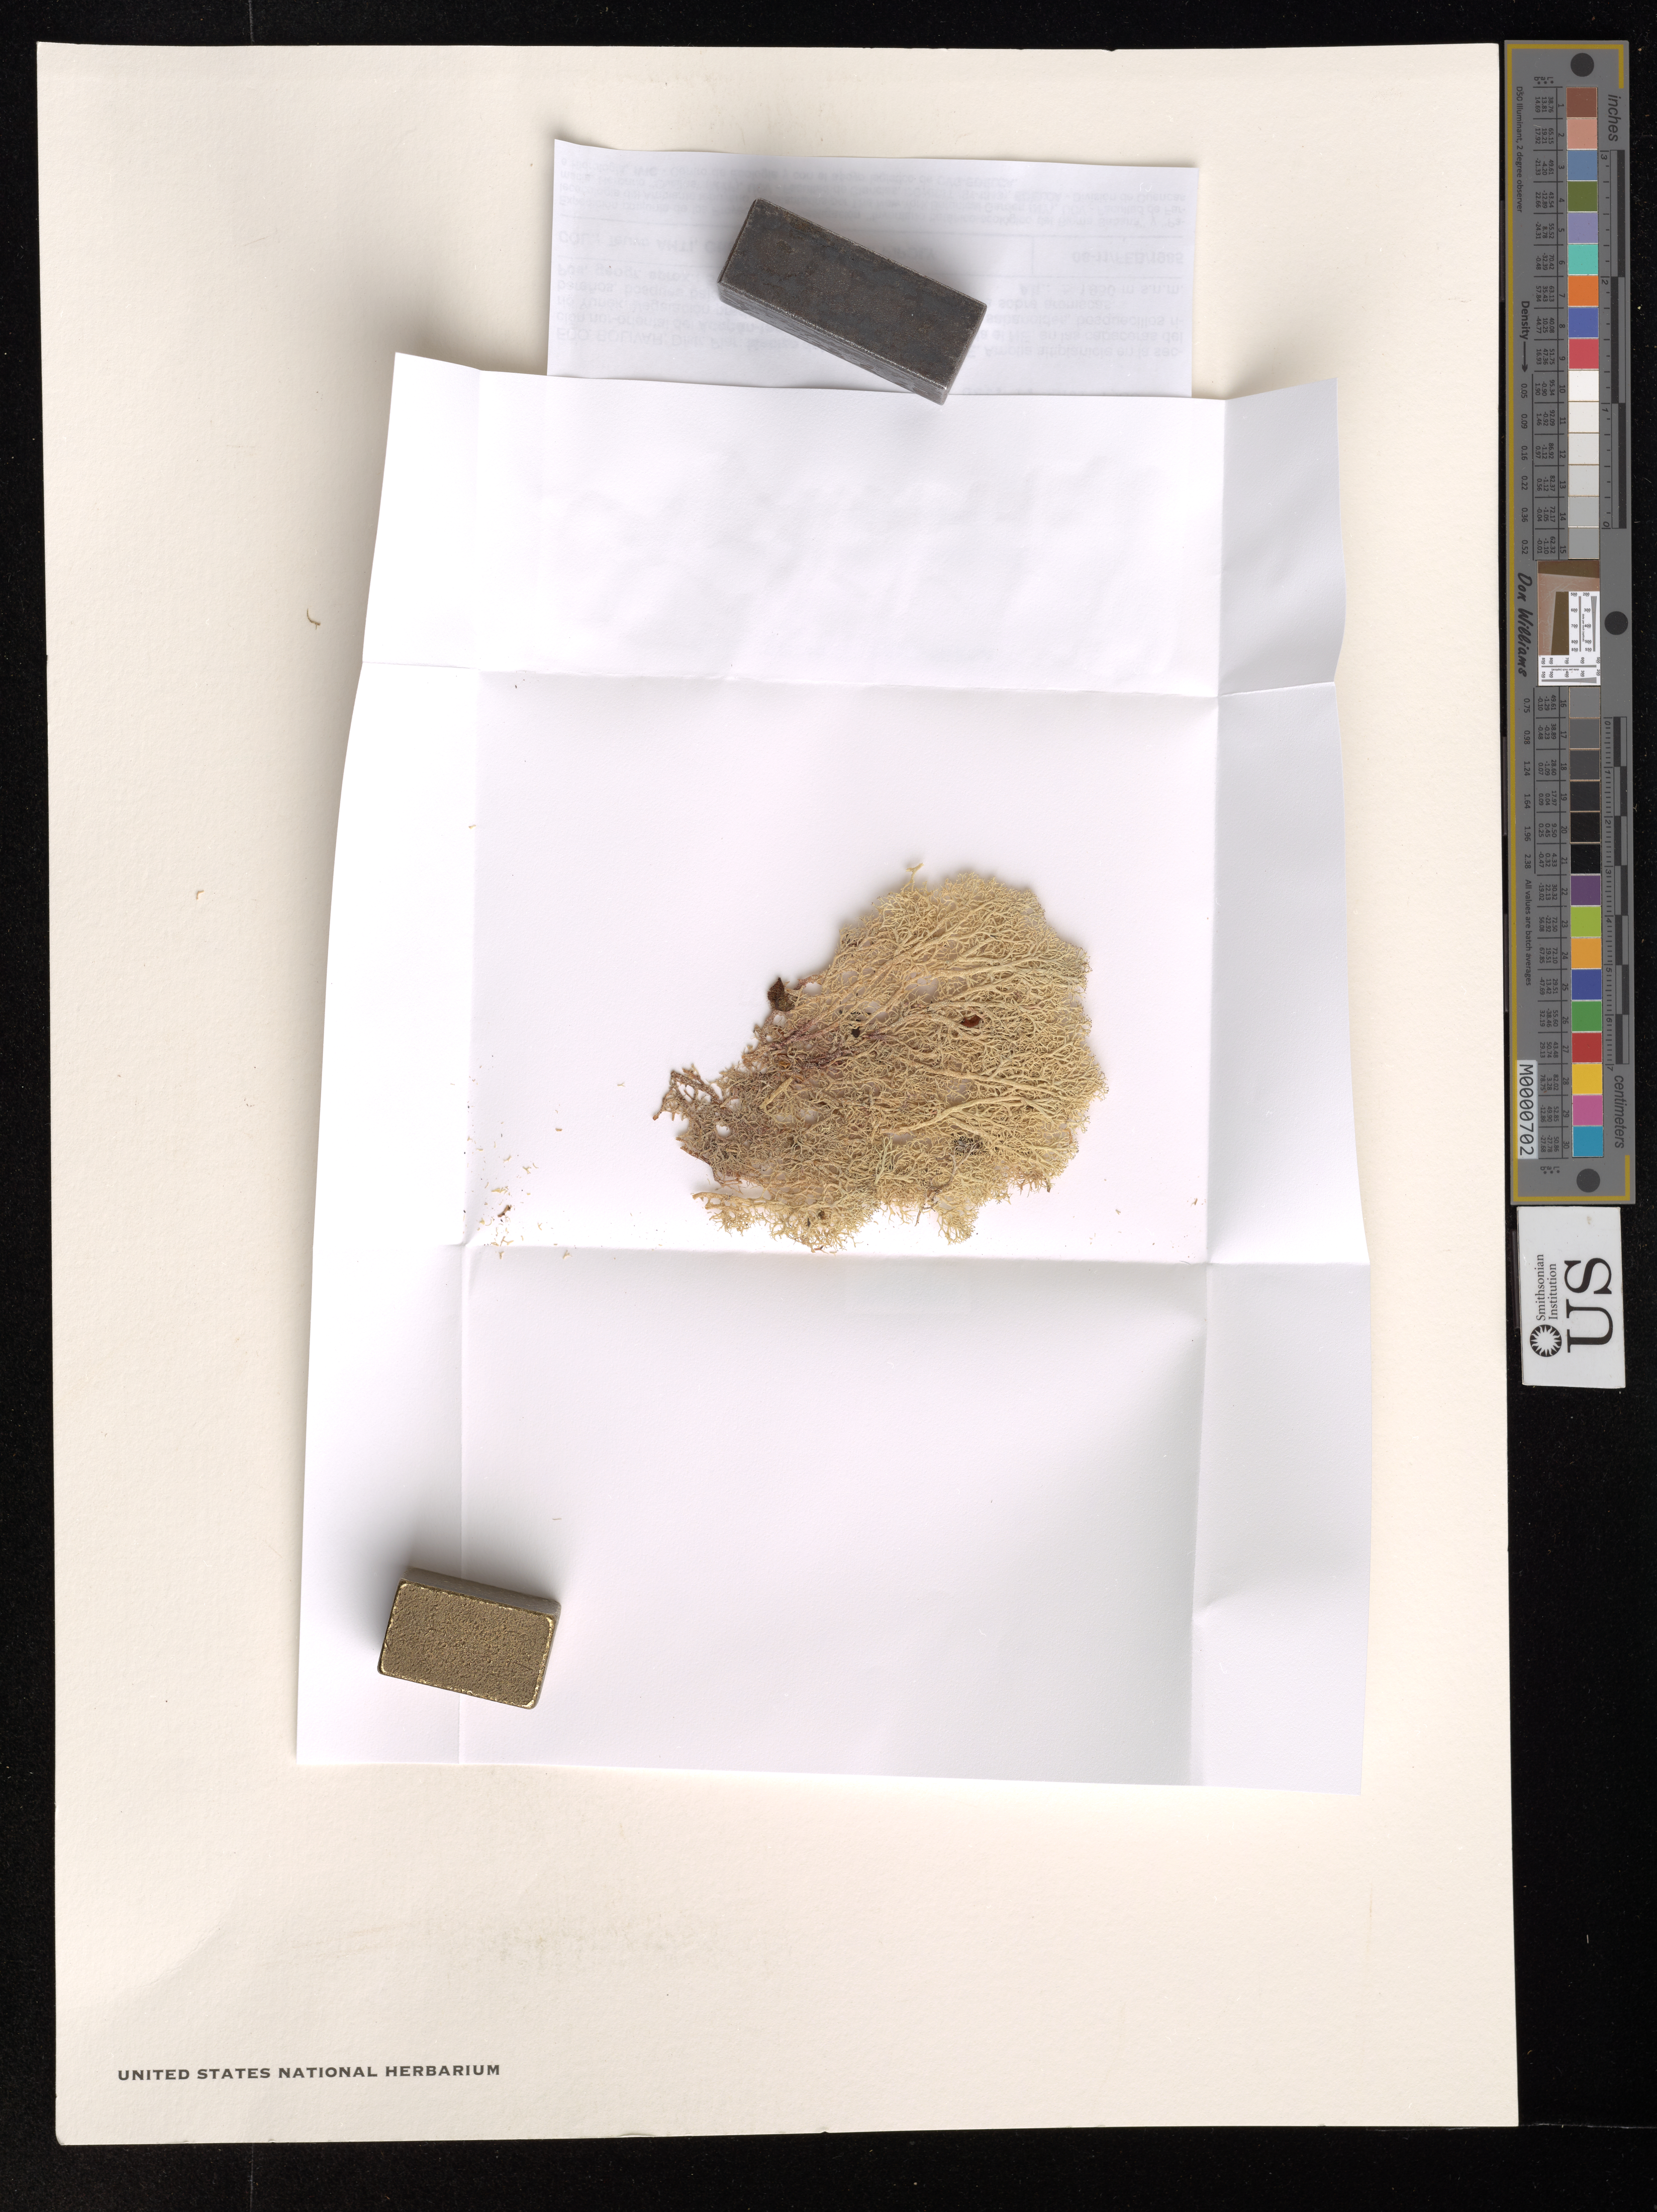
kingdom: Fungi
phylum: Ascomycota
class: Lecanoromycetes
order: Lecanorales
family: Cladoniaceae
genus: Cladina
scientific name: Cladina densissima f. densissima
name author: (Ahti) Ahti & DePriest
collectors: T. T. Ahti, O. Huber & J. J. Pipoly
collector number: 45151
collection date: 1985-02-08/1985-02-11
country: Venezuela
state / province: Bolivar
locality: Distr. Piar: Macizo del Chimantá, sector SE. Amplia altiplanicie en la sección nor-oriental del Acopán-tepui, levemente inclinada hacia el NE, en las cabeceras del río Yunék.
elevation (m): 1.95